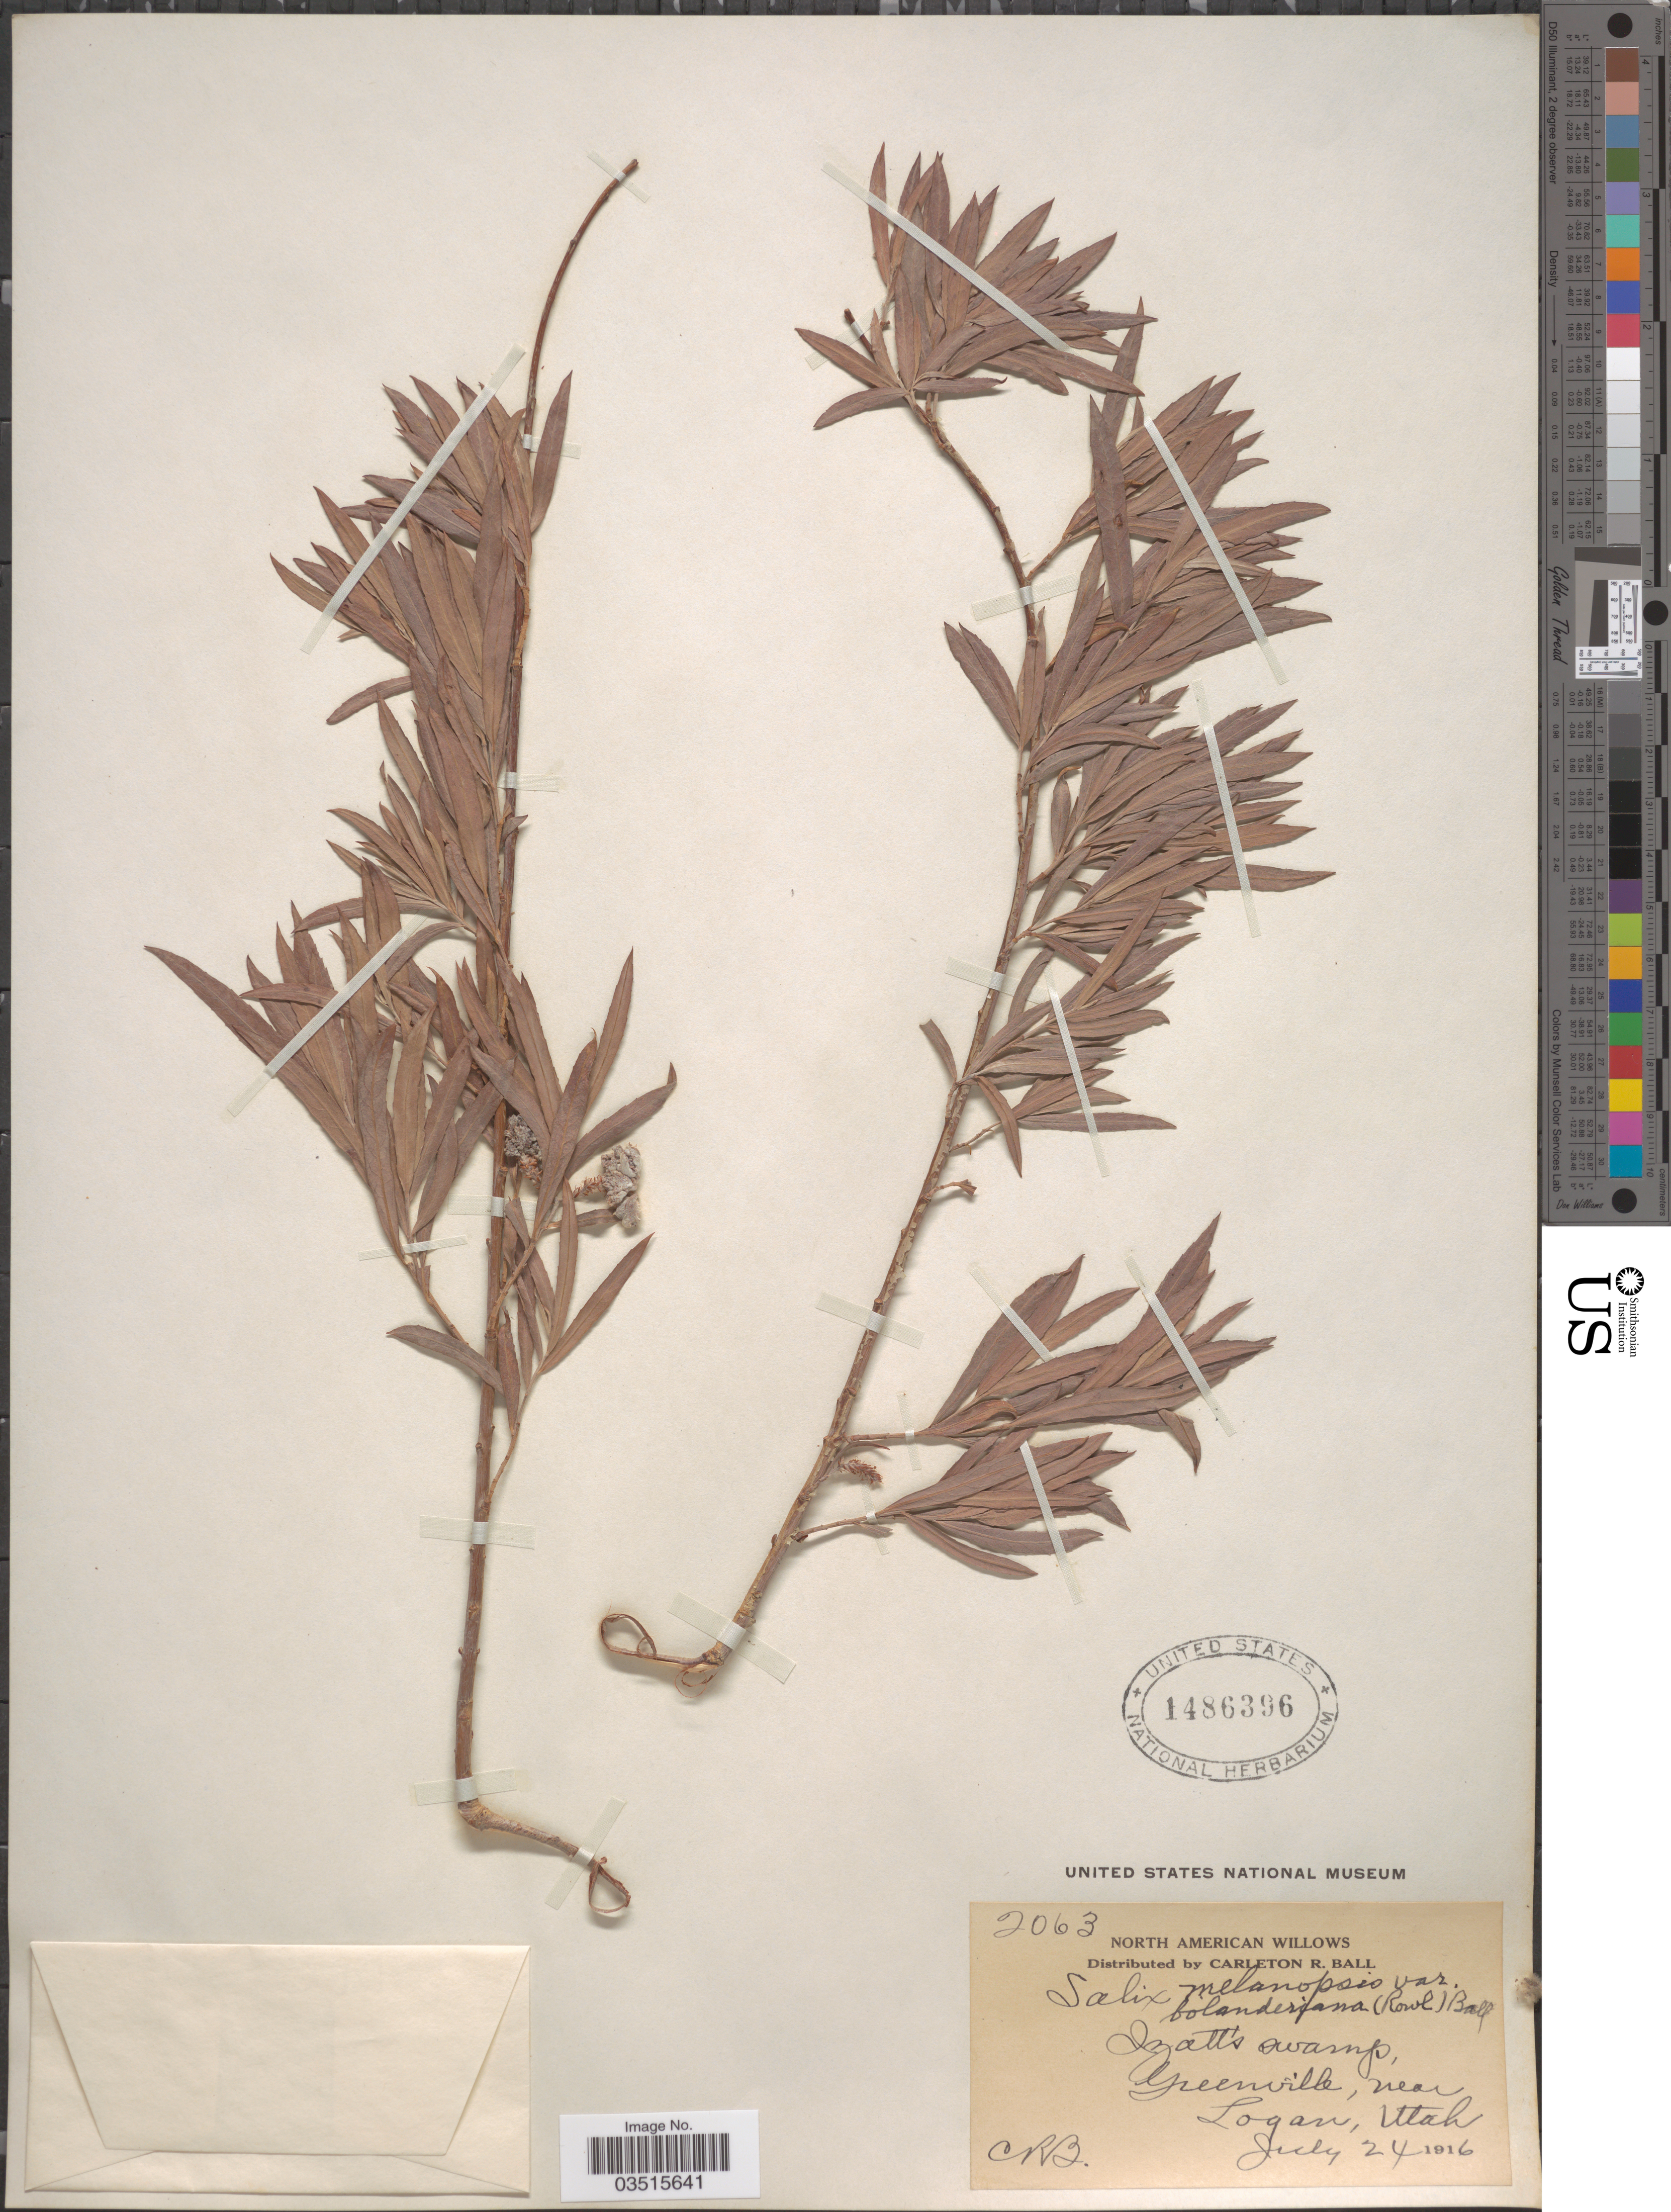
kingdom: Plantae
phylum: Tracheophyta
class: Magnoliopsida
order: Malpighiales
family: Salicaceae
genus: Salix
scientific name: Salix melanopsis var. bolanderiana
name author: (Rowlee) C.K. Schneid.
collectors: C. R. Ball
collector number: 2063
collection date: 1916-07-24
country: United States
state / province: Utah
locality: Izatt's swamp. Greenville, near Logan.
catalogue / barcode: US 1486396